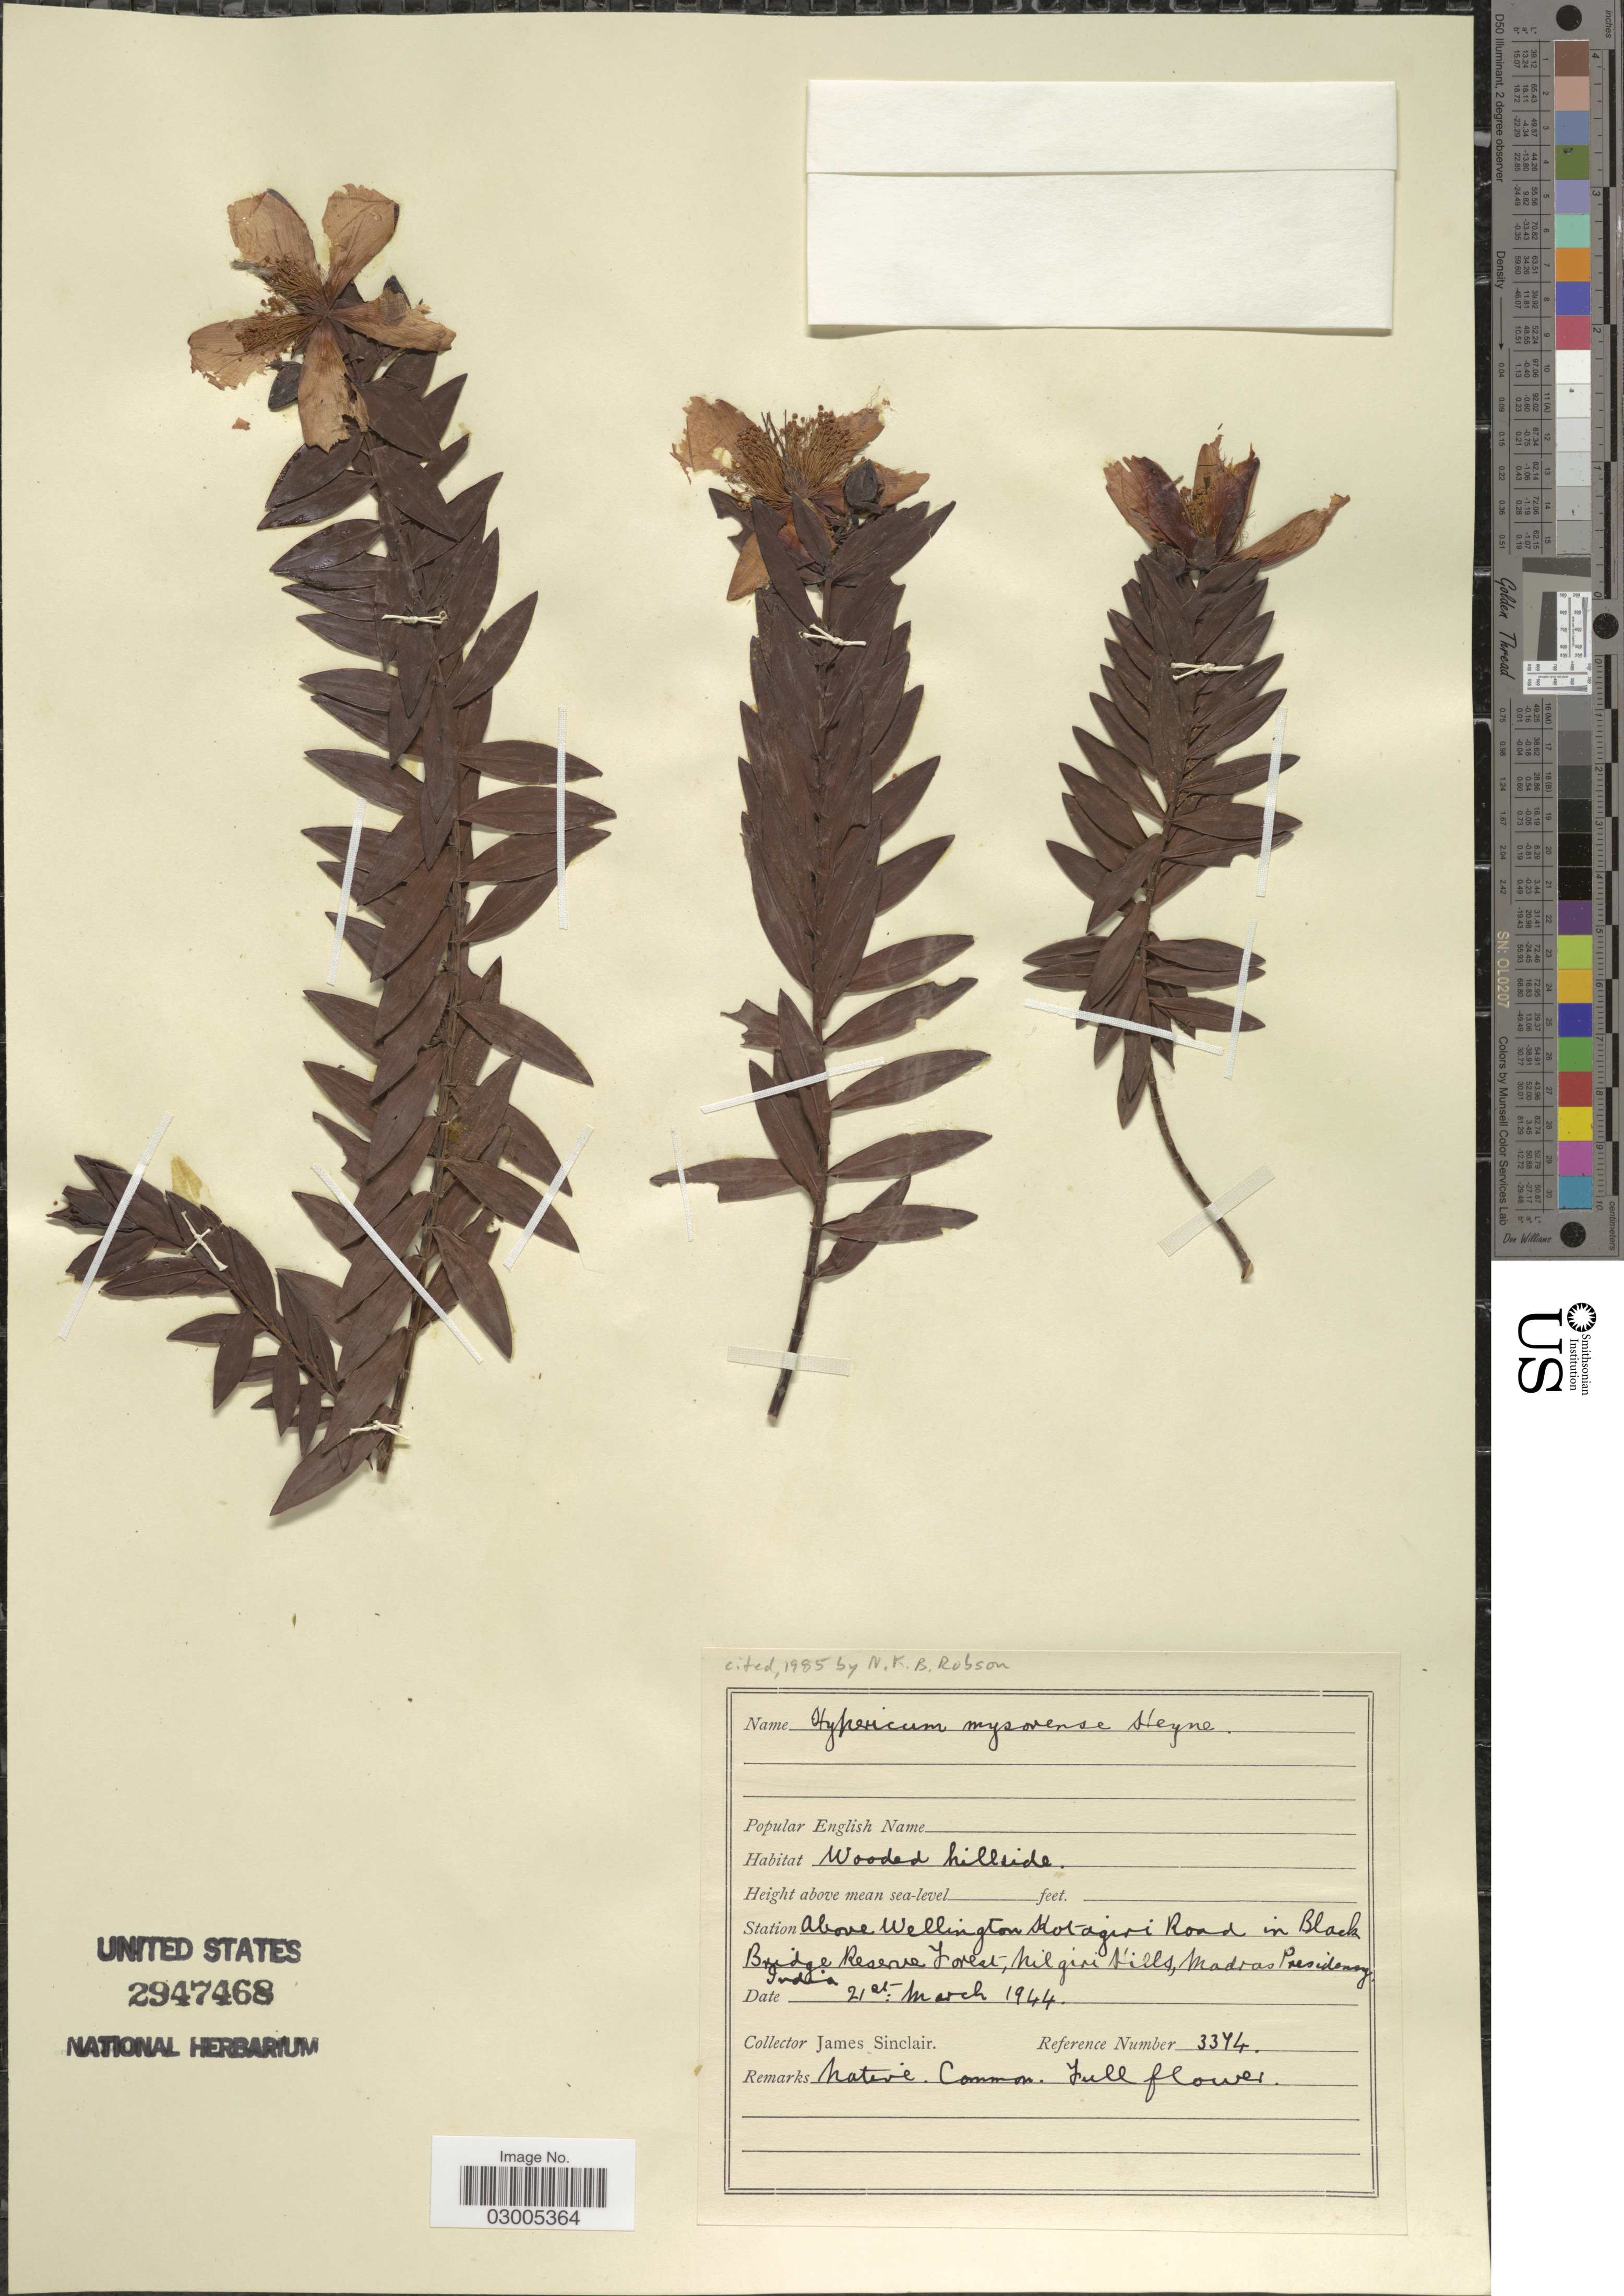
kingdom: Plantae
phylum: Tracheophyta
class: Magnoliopsida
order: Malpighiales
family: Hypericaceae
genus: Hypericum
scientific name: Hypericum mysorense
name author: F. Heyne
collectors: J. Sinclair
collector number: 3374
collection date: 1944-03-21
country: India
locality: Station Above Wellington Kotagiri Road in Black Brighe Reserve Forest, Nilhiri Hills, Madras Presidency.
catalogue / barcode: US 2947468